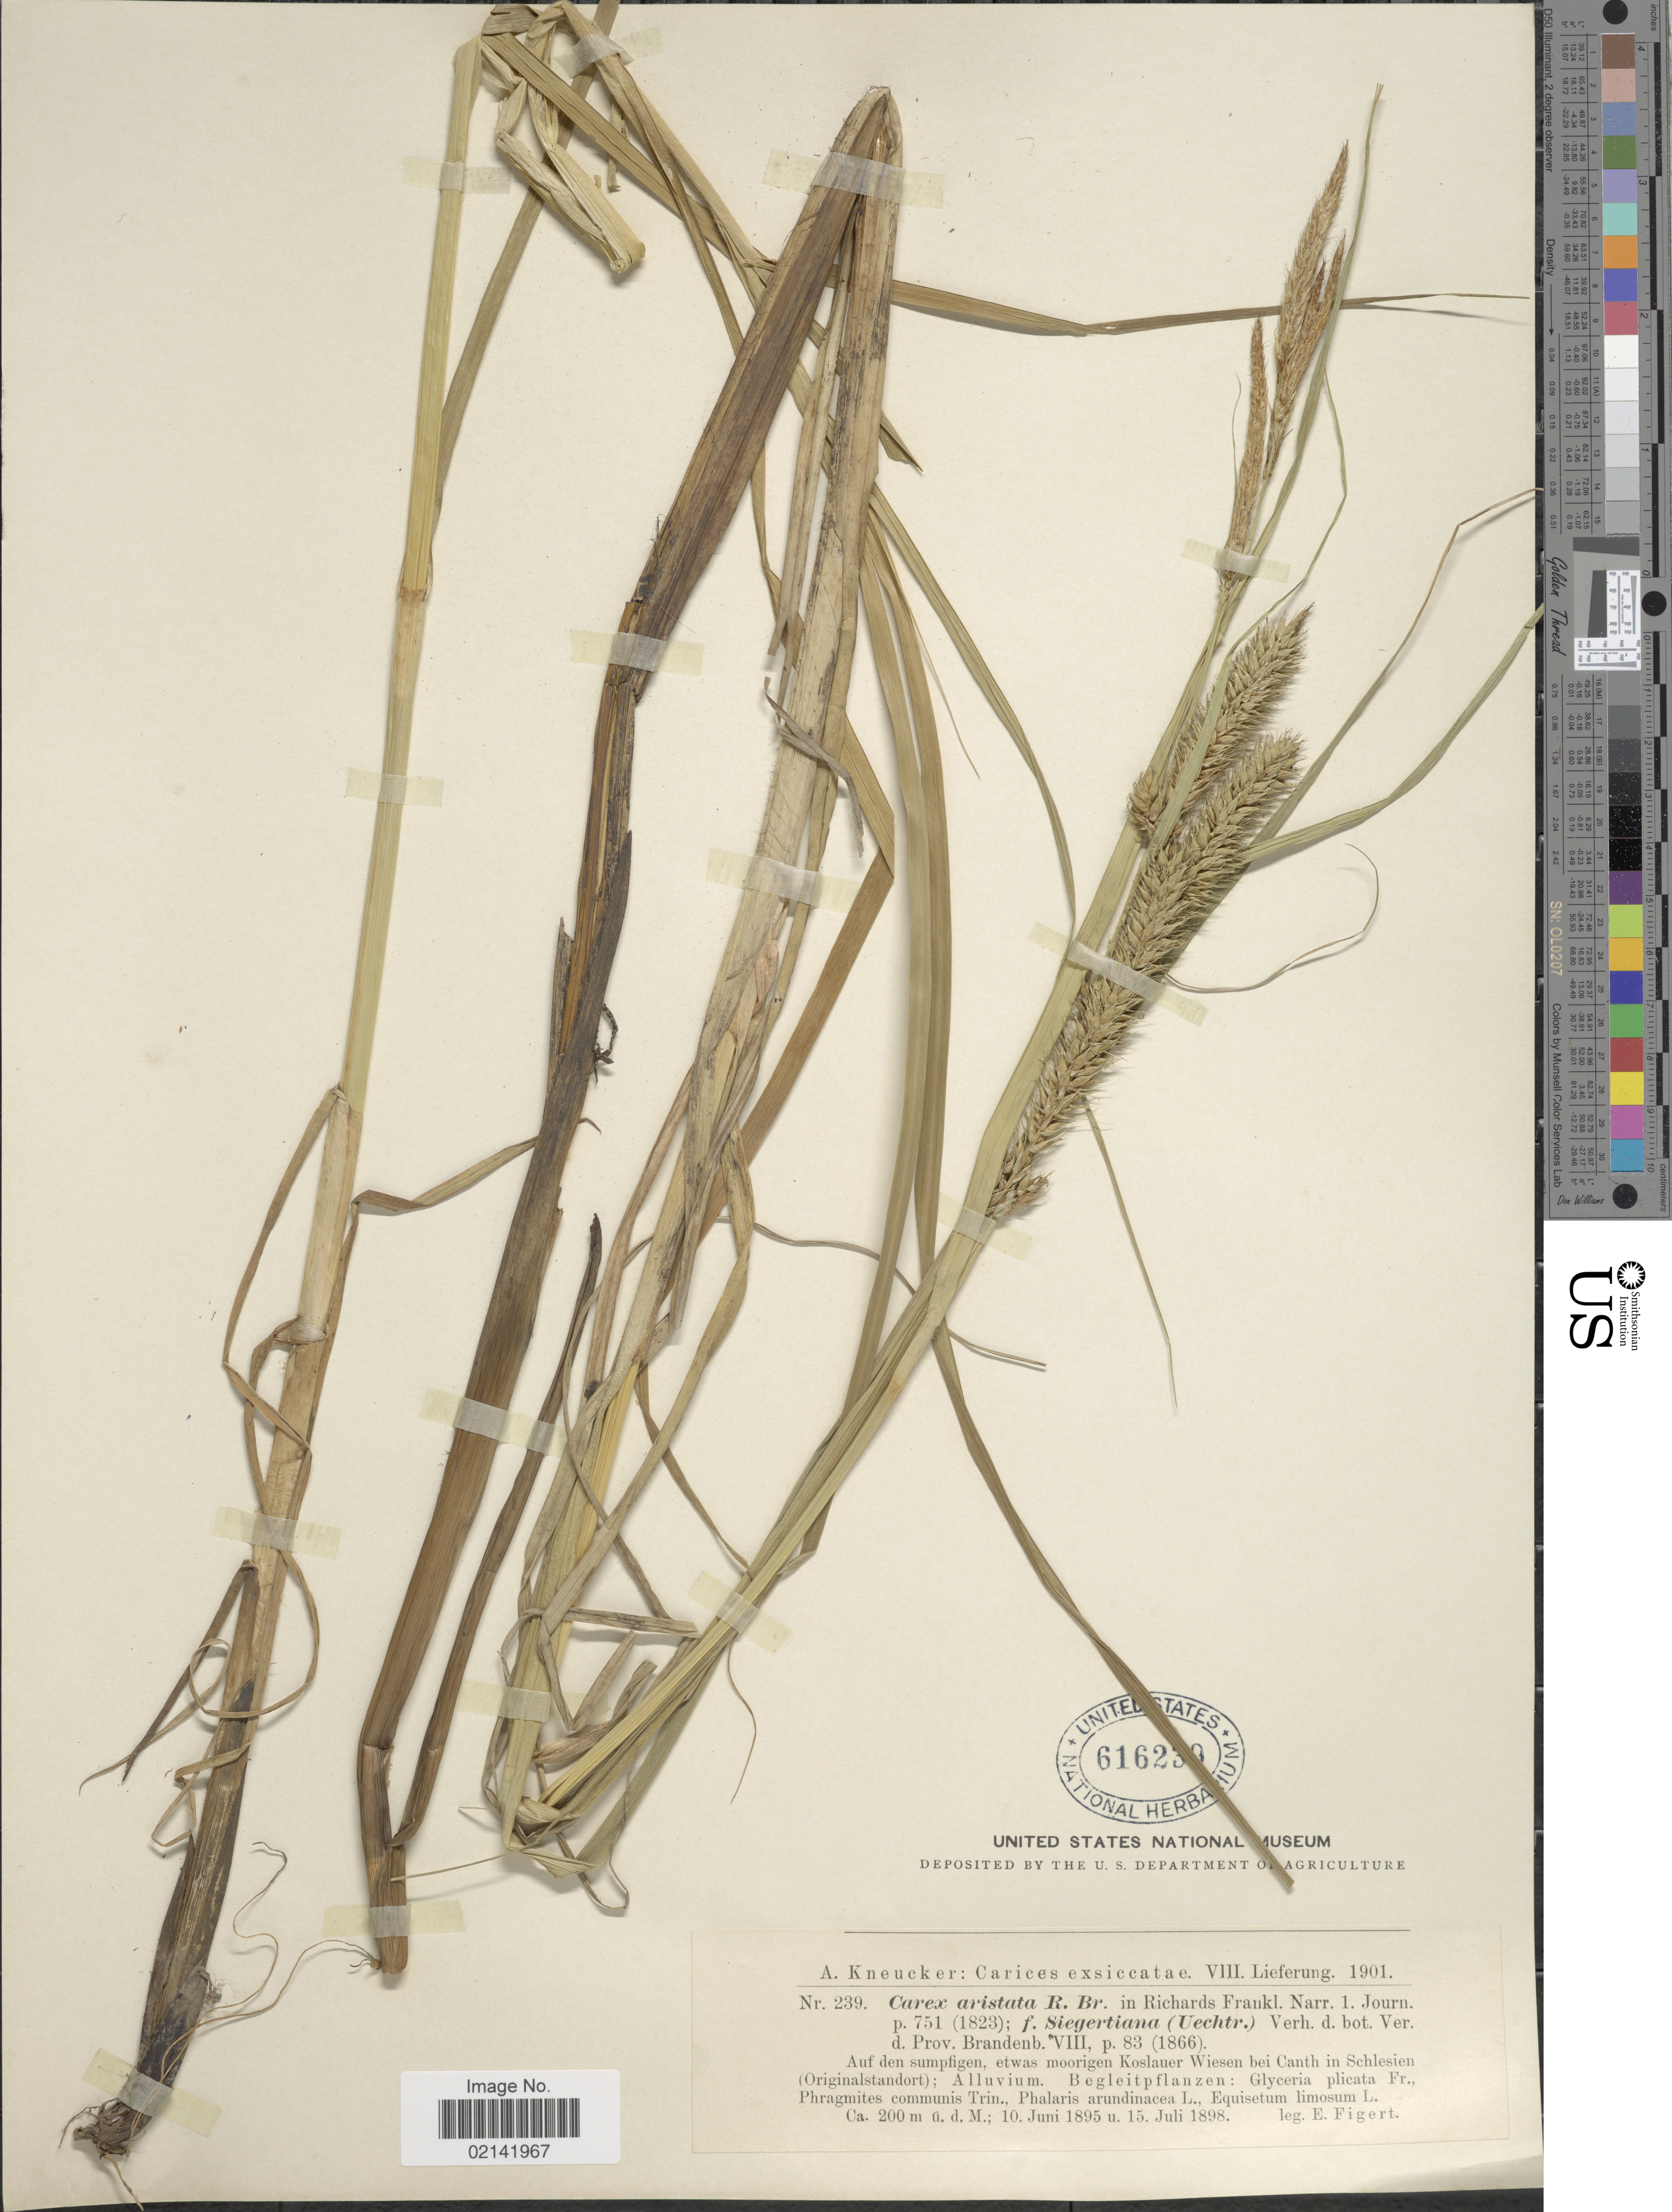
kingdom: Plantae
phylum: Tracheophyta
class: Liliopsida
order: Poales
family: Cyperaceae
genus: Carex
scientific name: Carex atherodes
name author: Spreng.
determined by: Strong, Mark T., (BOT), Smithsonian Institution - National Museum of Natural History (UNITED STATES)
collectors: E. Figert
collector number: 239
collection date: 1895-06-10/1898-07-15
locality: Auf den sumpfigen, etwas moorigen Koslauer Wiesen bei Canth in Schlesien (Originalstandort)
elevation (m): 200